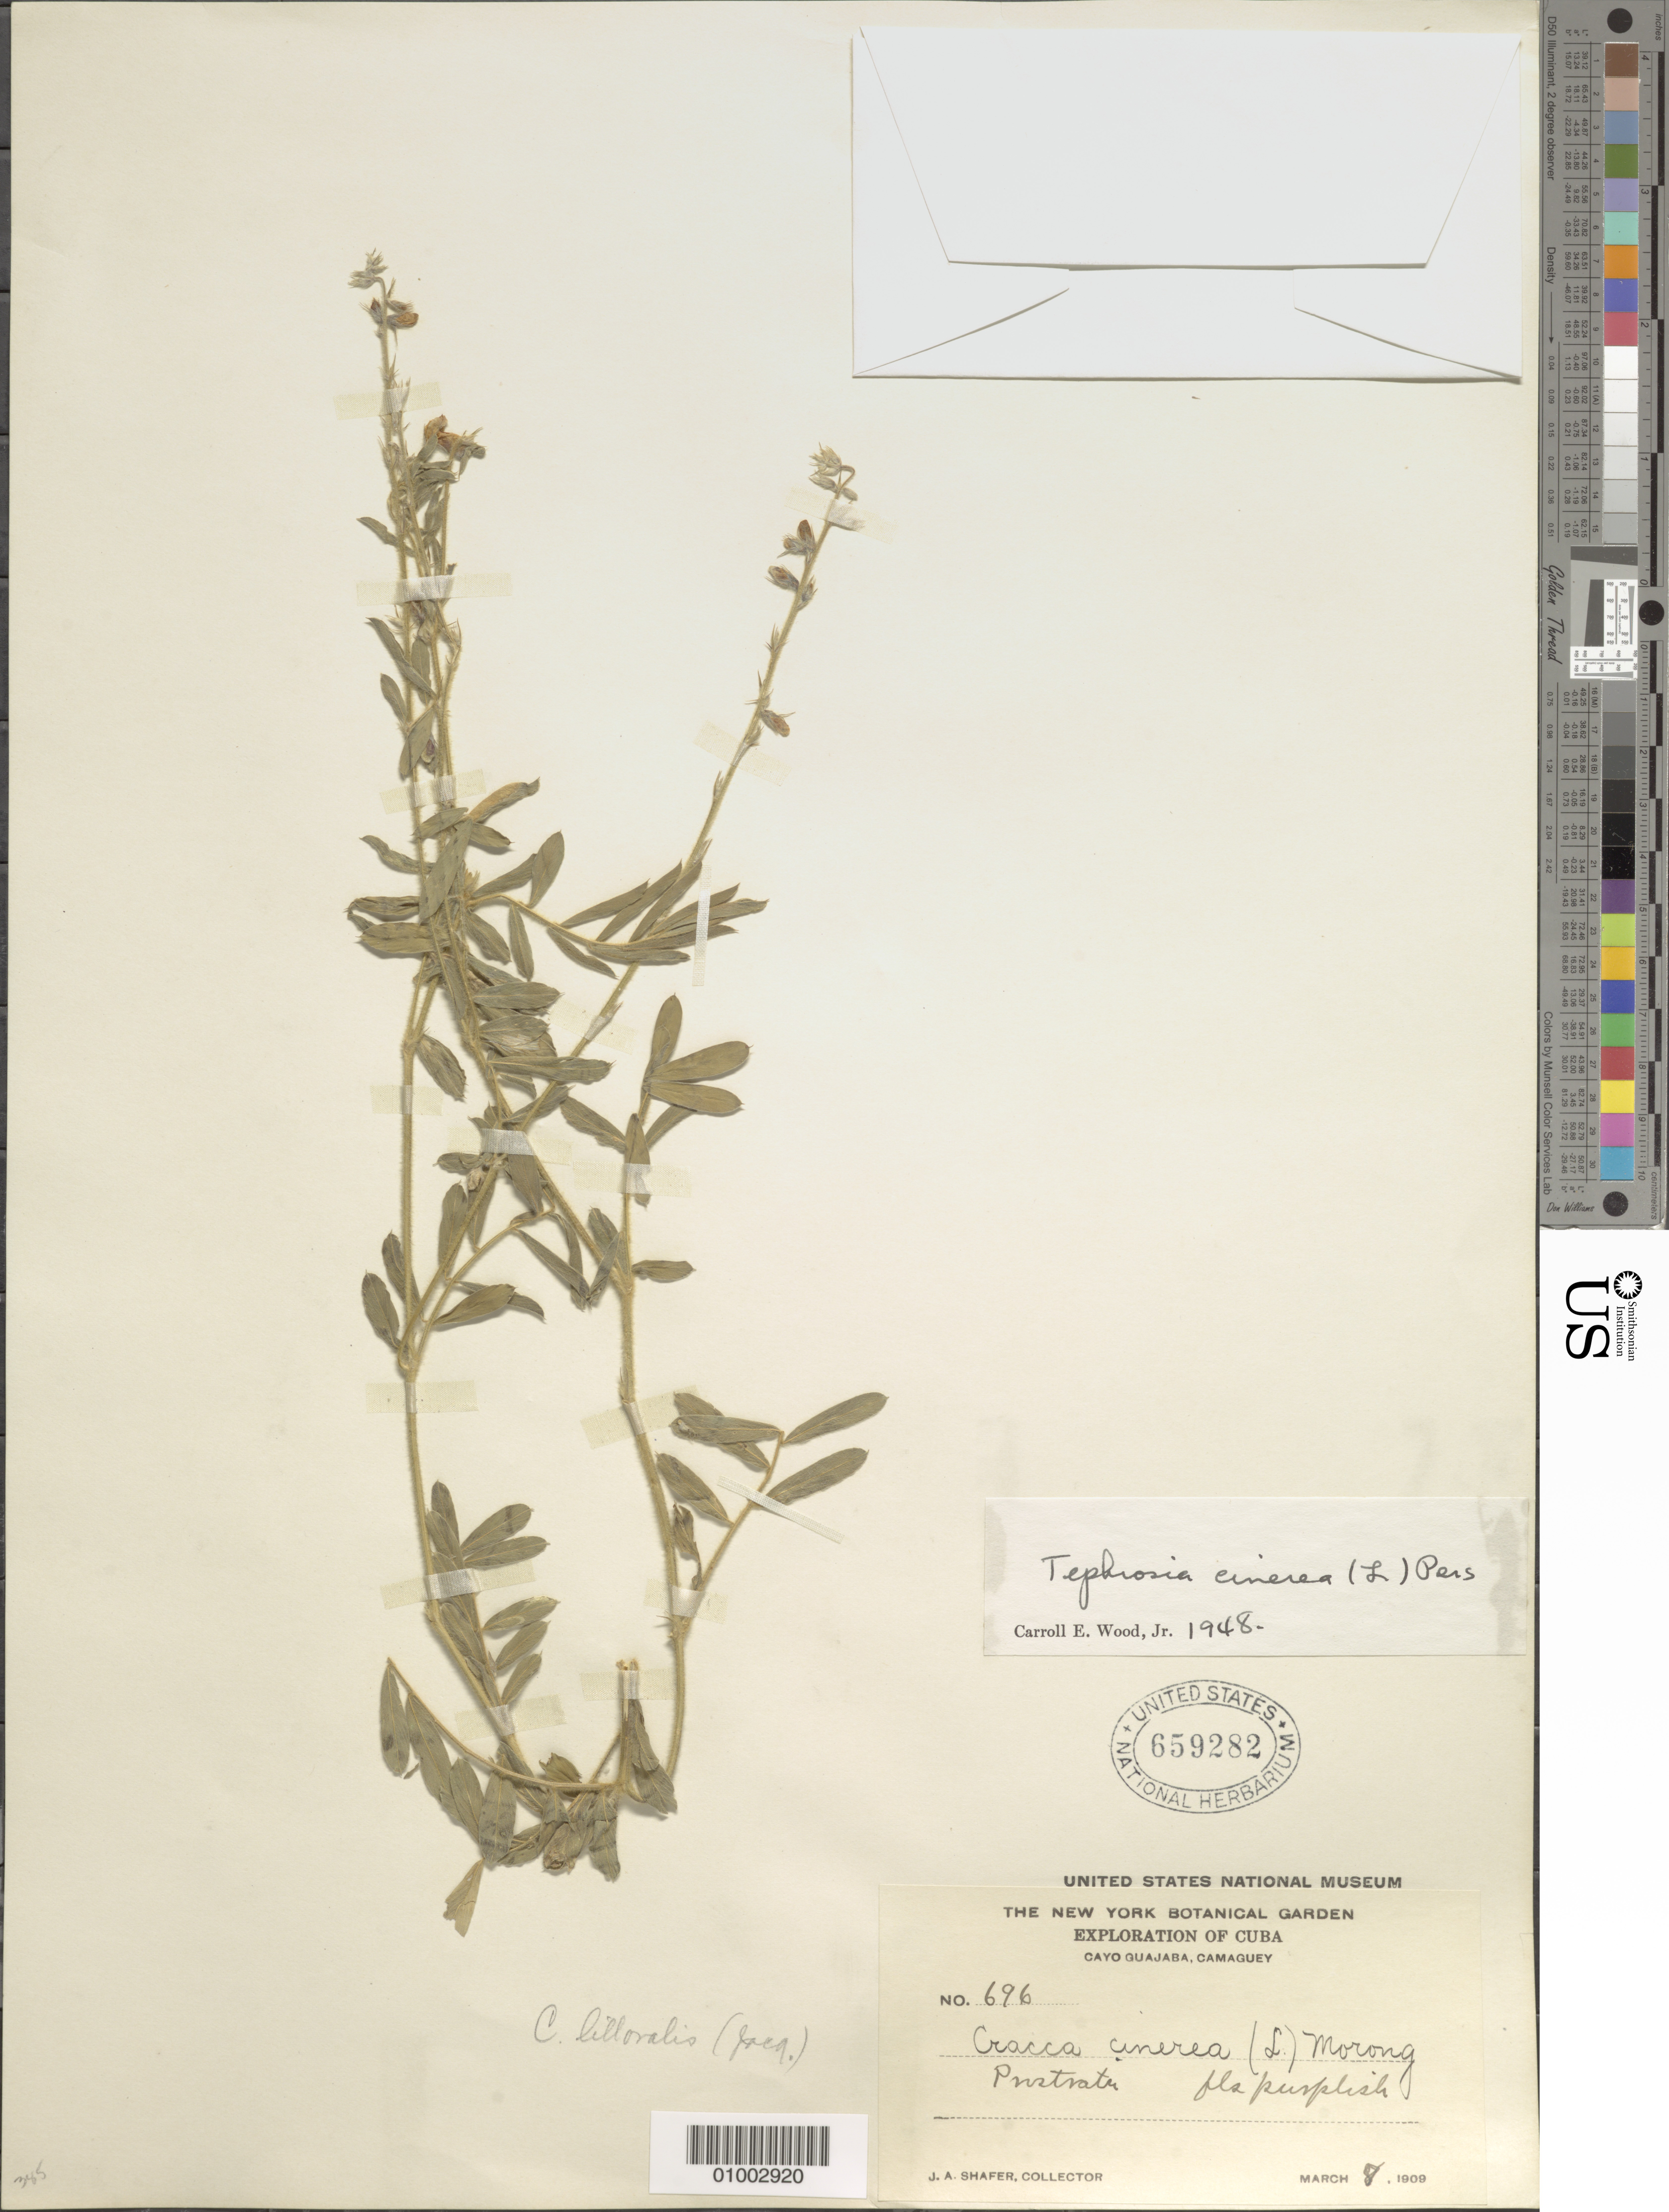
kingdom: Plantae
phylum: Tracheophyta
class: Magnoliopsida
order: Fabales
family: Fabaceae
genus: Tephrosia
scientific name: Tephrosia cinerea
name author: (L.) Pers.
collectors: J. A. Shafer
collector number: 696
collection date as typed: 08 Mar 1909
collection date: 1909-03-08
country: Cuba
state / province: Camagüey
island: Cuba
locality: Cayo Guajaba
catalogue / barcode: US 659282